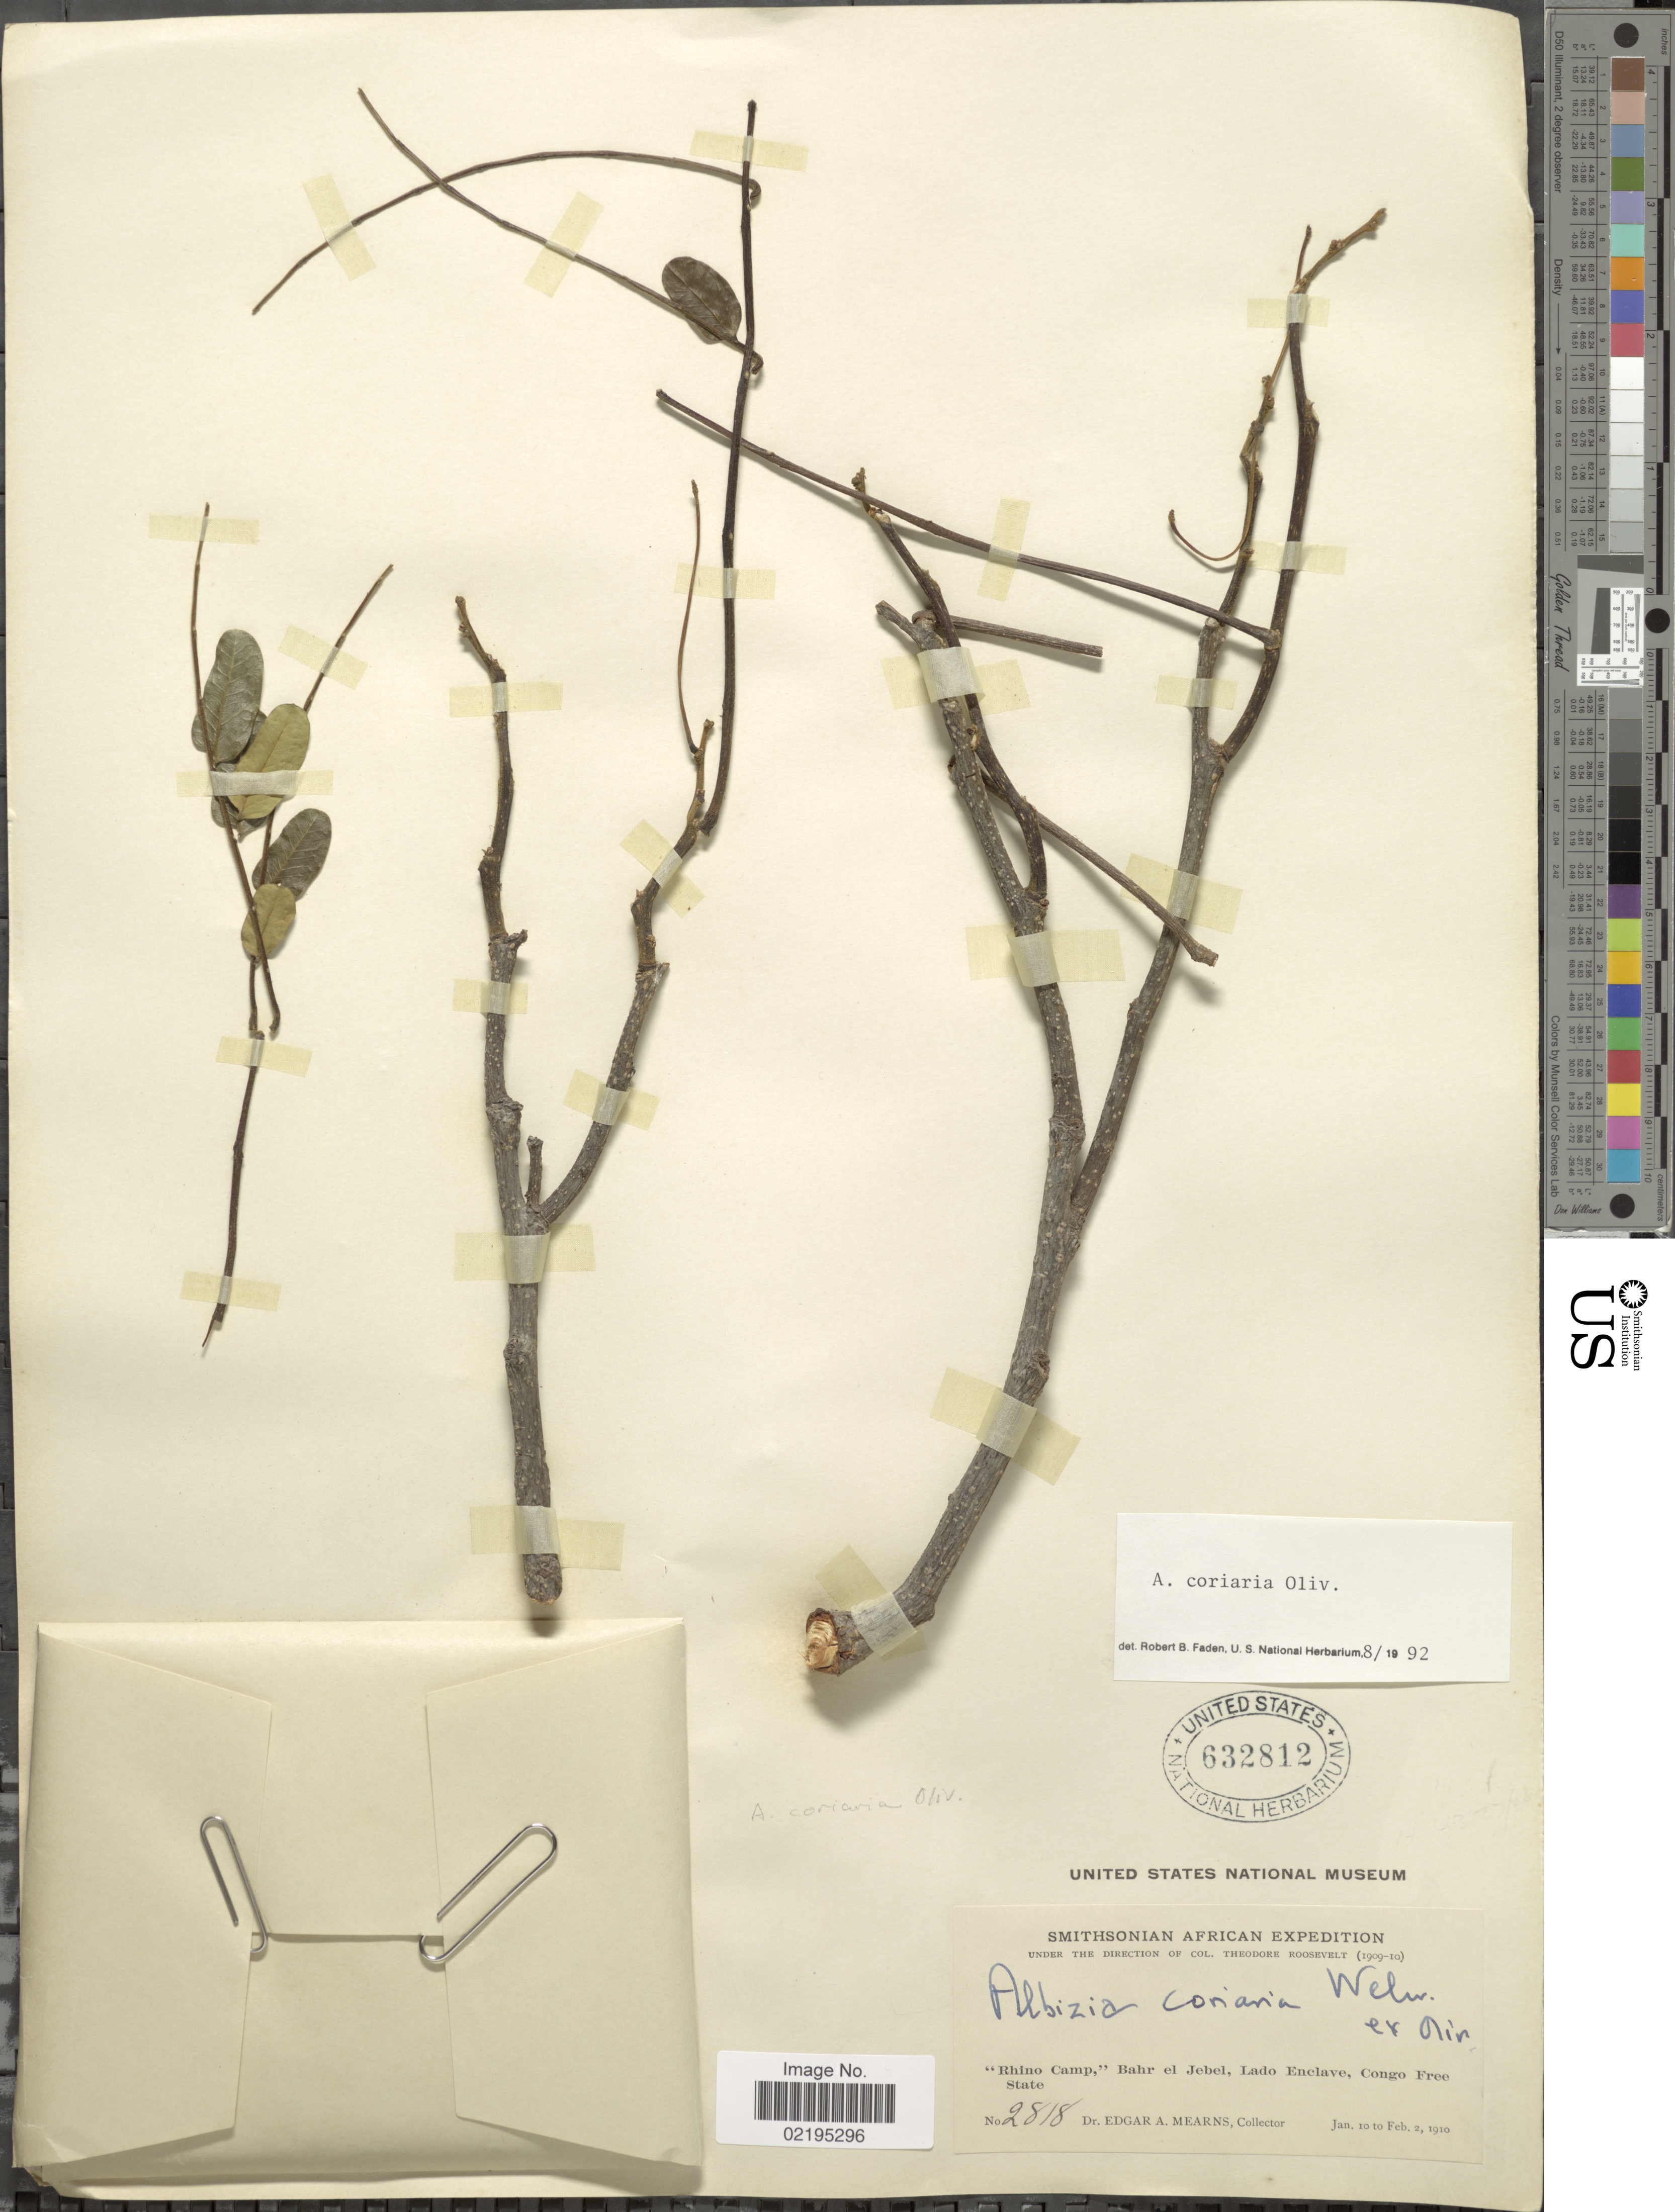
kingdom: Plantae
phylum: Tracheophyta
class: Magnoliopsida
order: Fabales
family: Fabaceae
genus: Albizia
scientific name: Albizia coriaria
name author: Oliv. ex Welw.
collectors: E. A. Mearns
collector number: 2818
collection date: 1910-01-10/1910-02-02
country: Congo, Democratic Republic of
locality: Rhino Camp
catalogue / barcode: US 632812